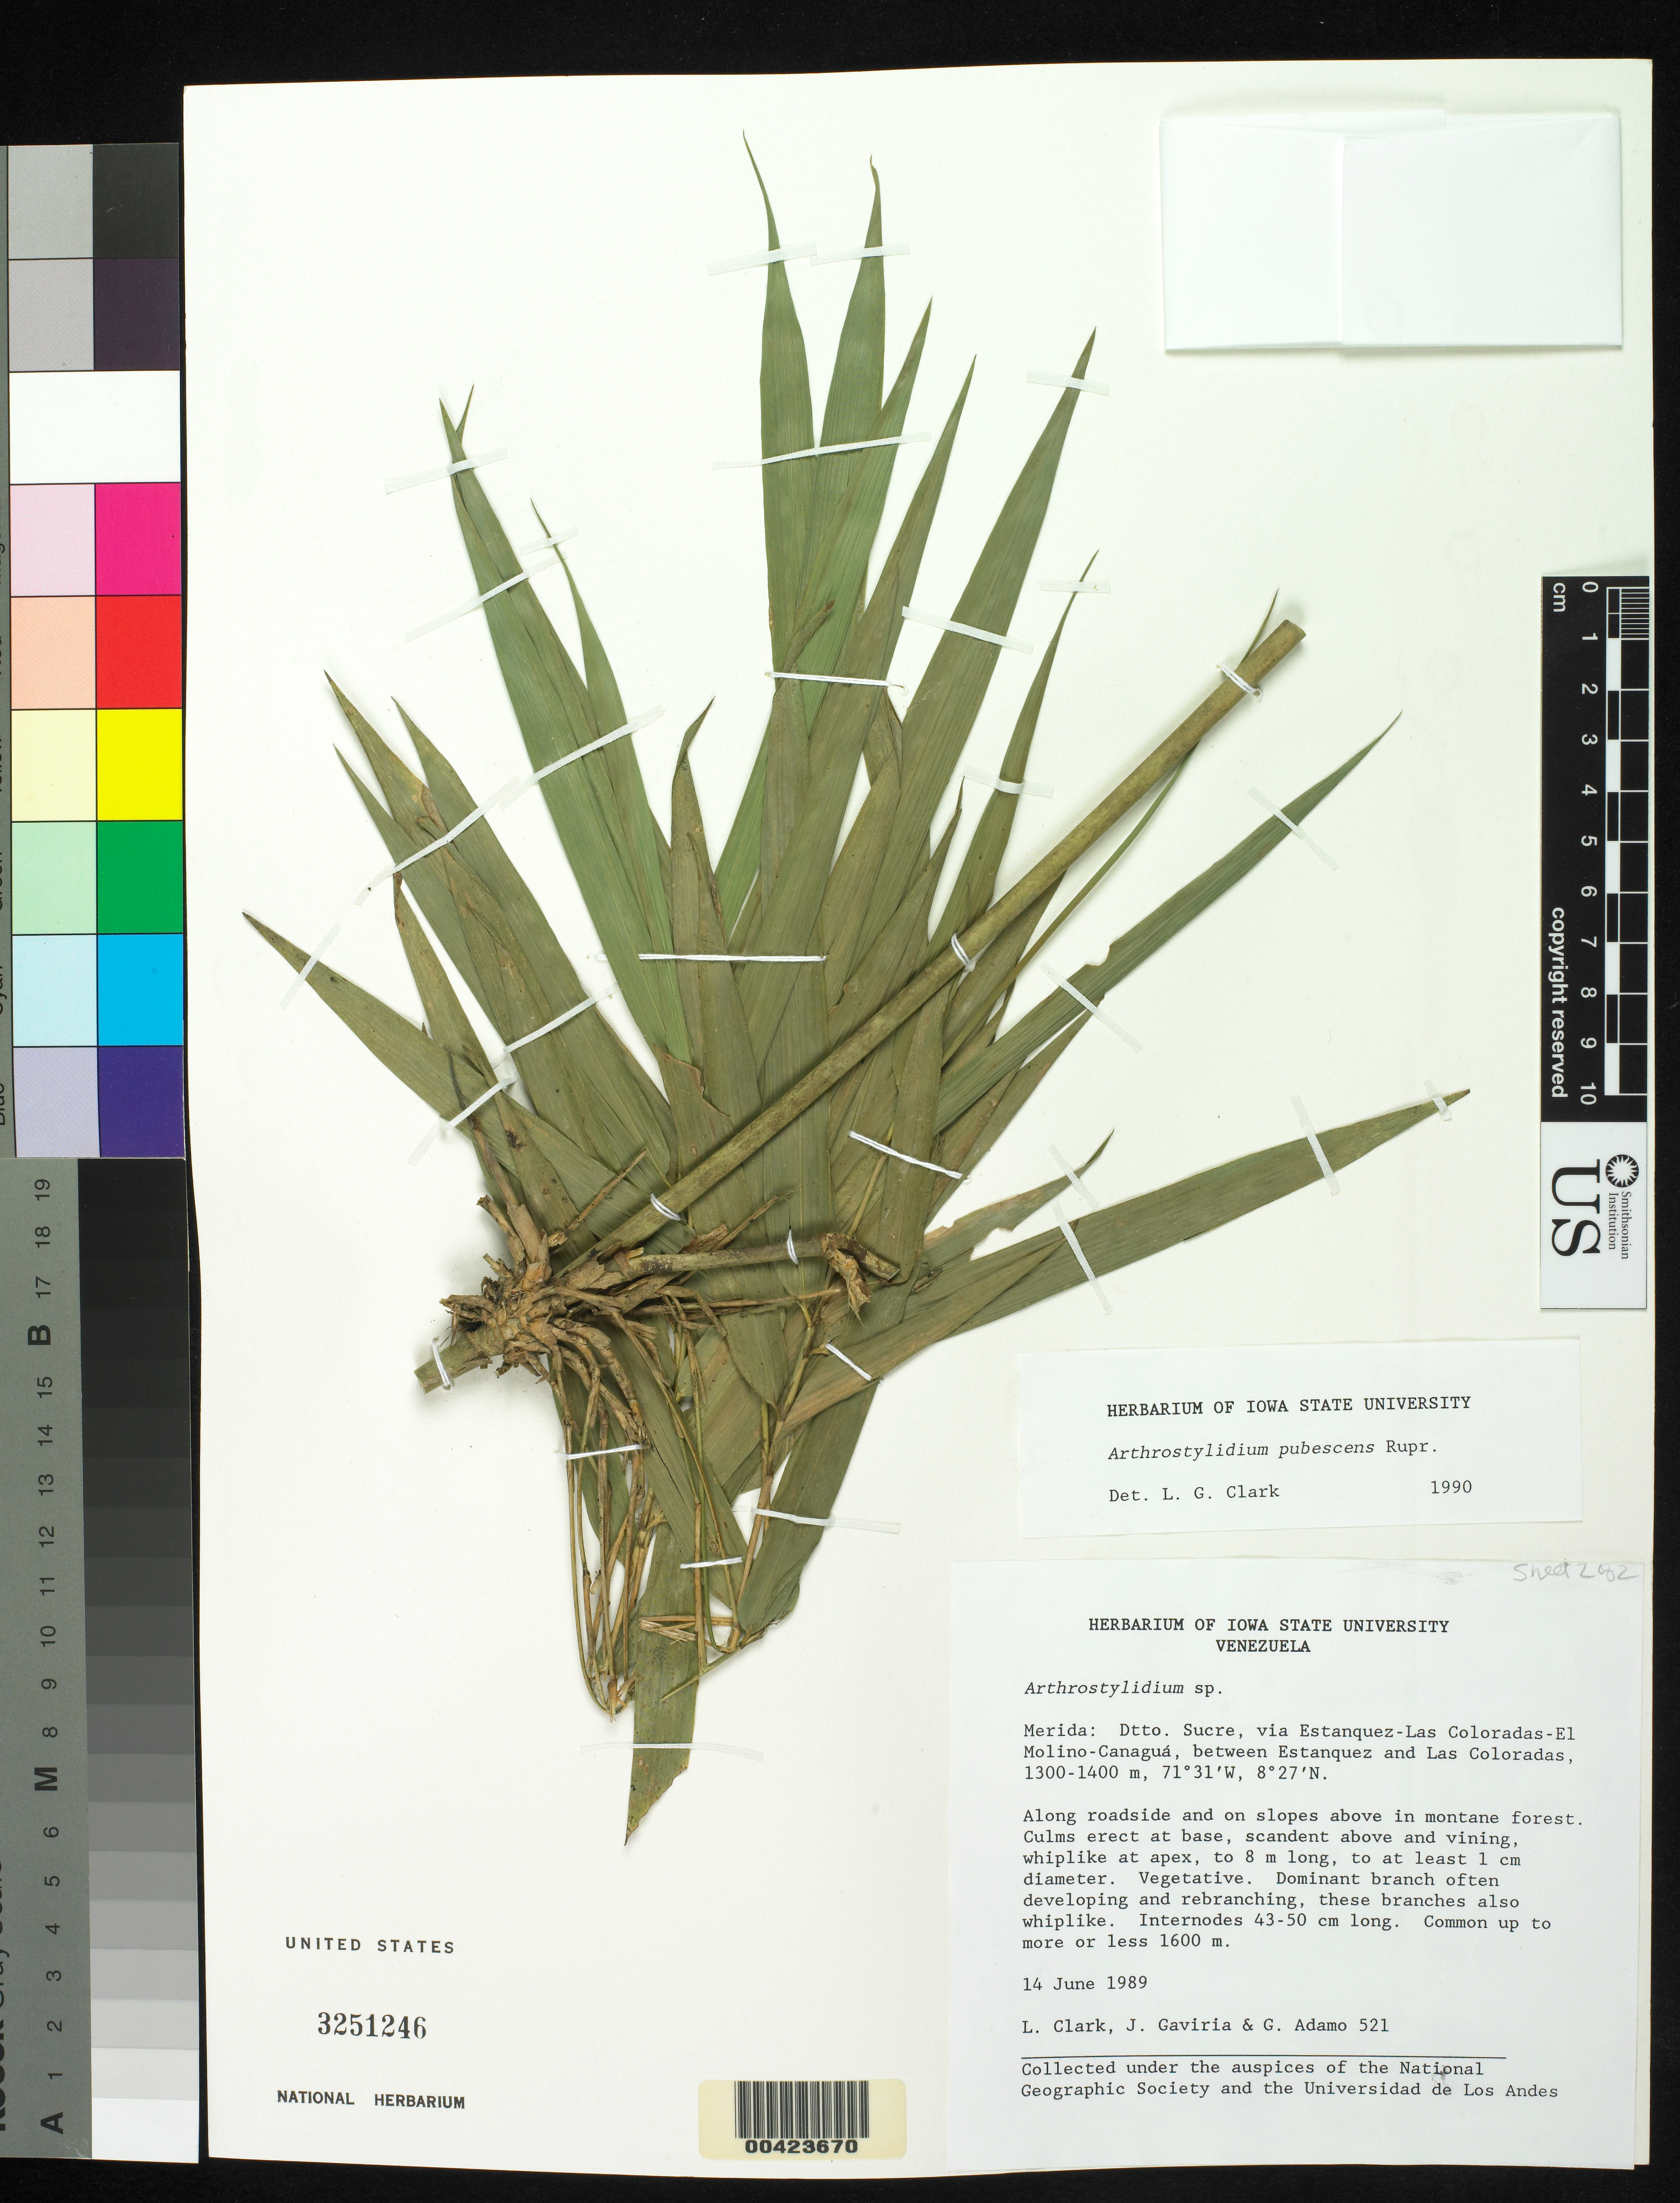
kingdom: Plantae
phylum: Tracheophyta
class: Liliopsida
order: Poales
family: Poaceae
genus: Arthrostylidium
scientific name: Arthrostylidium pubescens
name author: Rupr.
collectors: L. G. Clark, J. Gaviria & G. Adamo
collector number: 521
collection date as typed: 14 Jun 1989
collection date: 1989-06-14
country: Venezuela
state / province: Mérida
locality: Estanquez and las coloradas, between; via estanquez - las coloradas - el molino - canagua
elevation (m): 1300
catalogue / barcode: US 3251246